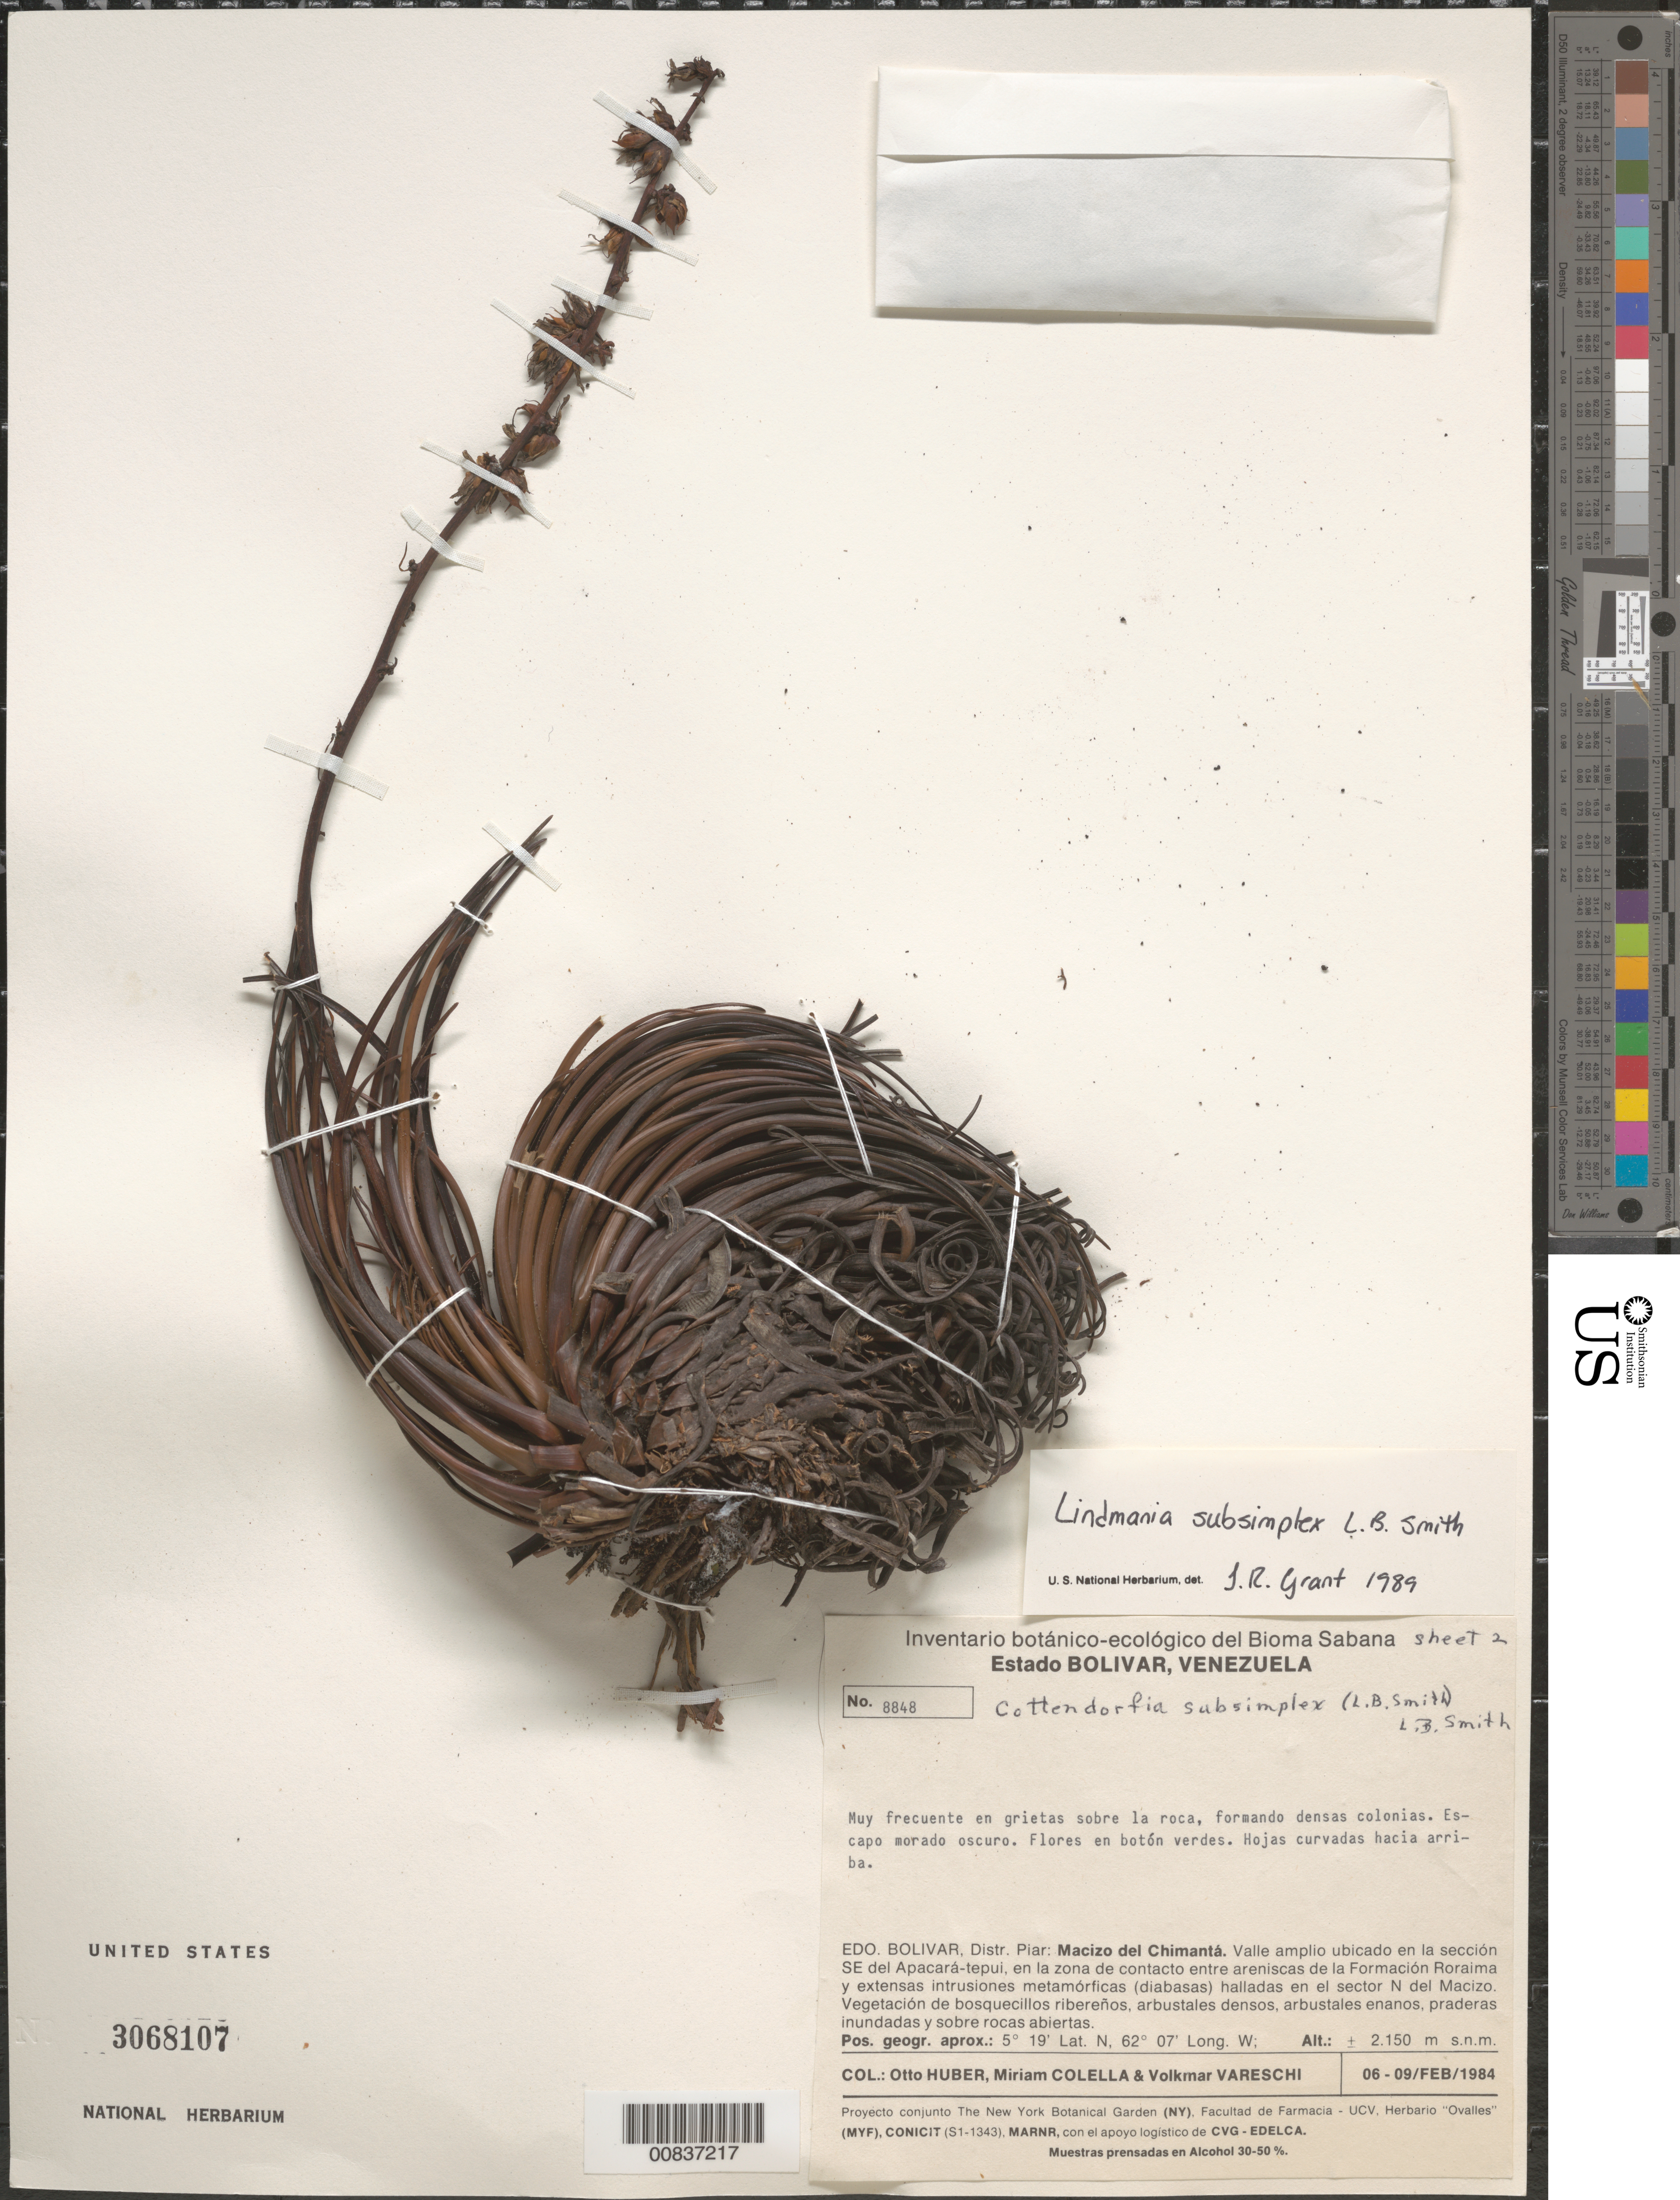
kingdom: Plantae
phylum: Tracheophyta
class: Liliopsida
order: Poales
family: Bromeliaceae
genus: Lindmania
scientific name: Lindmania subsimplex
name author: L.B. Sm.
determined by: Grant, T. R.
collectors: O. Huber, M. Colella & V. Vareschi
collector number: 8848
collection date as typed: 6-Feb-84 to 9-Feb-84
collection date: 1984-02-06/1984-02-09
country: Venezuela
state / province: Bolívar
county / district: Piar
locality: Macizo del Chimantá, sector SE del Apacará-tepuí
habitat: En greitas sobre la roca. Valle amplio; veg de bosquecillos ribereños, arbustales densos, arbustales enanos, praderas inundadas y sobre rocas abiertas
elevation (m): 2150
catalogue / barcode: US 3068107